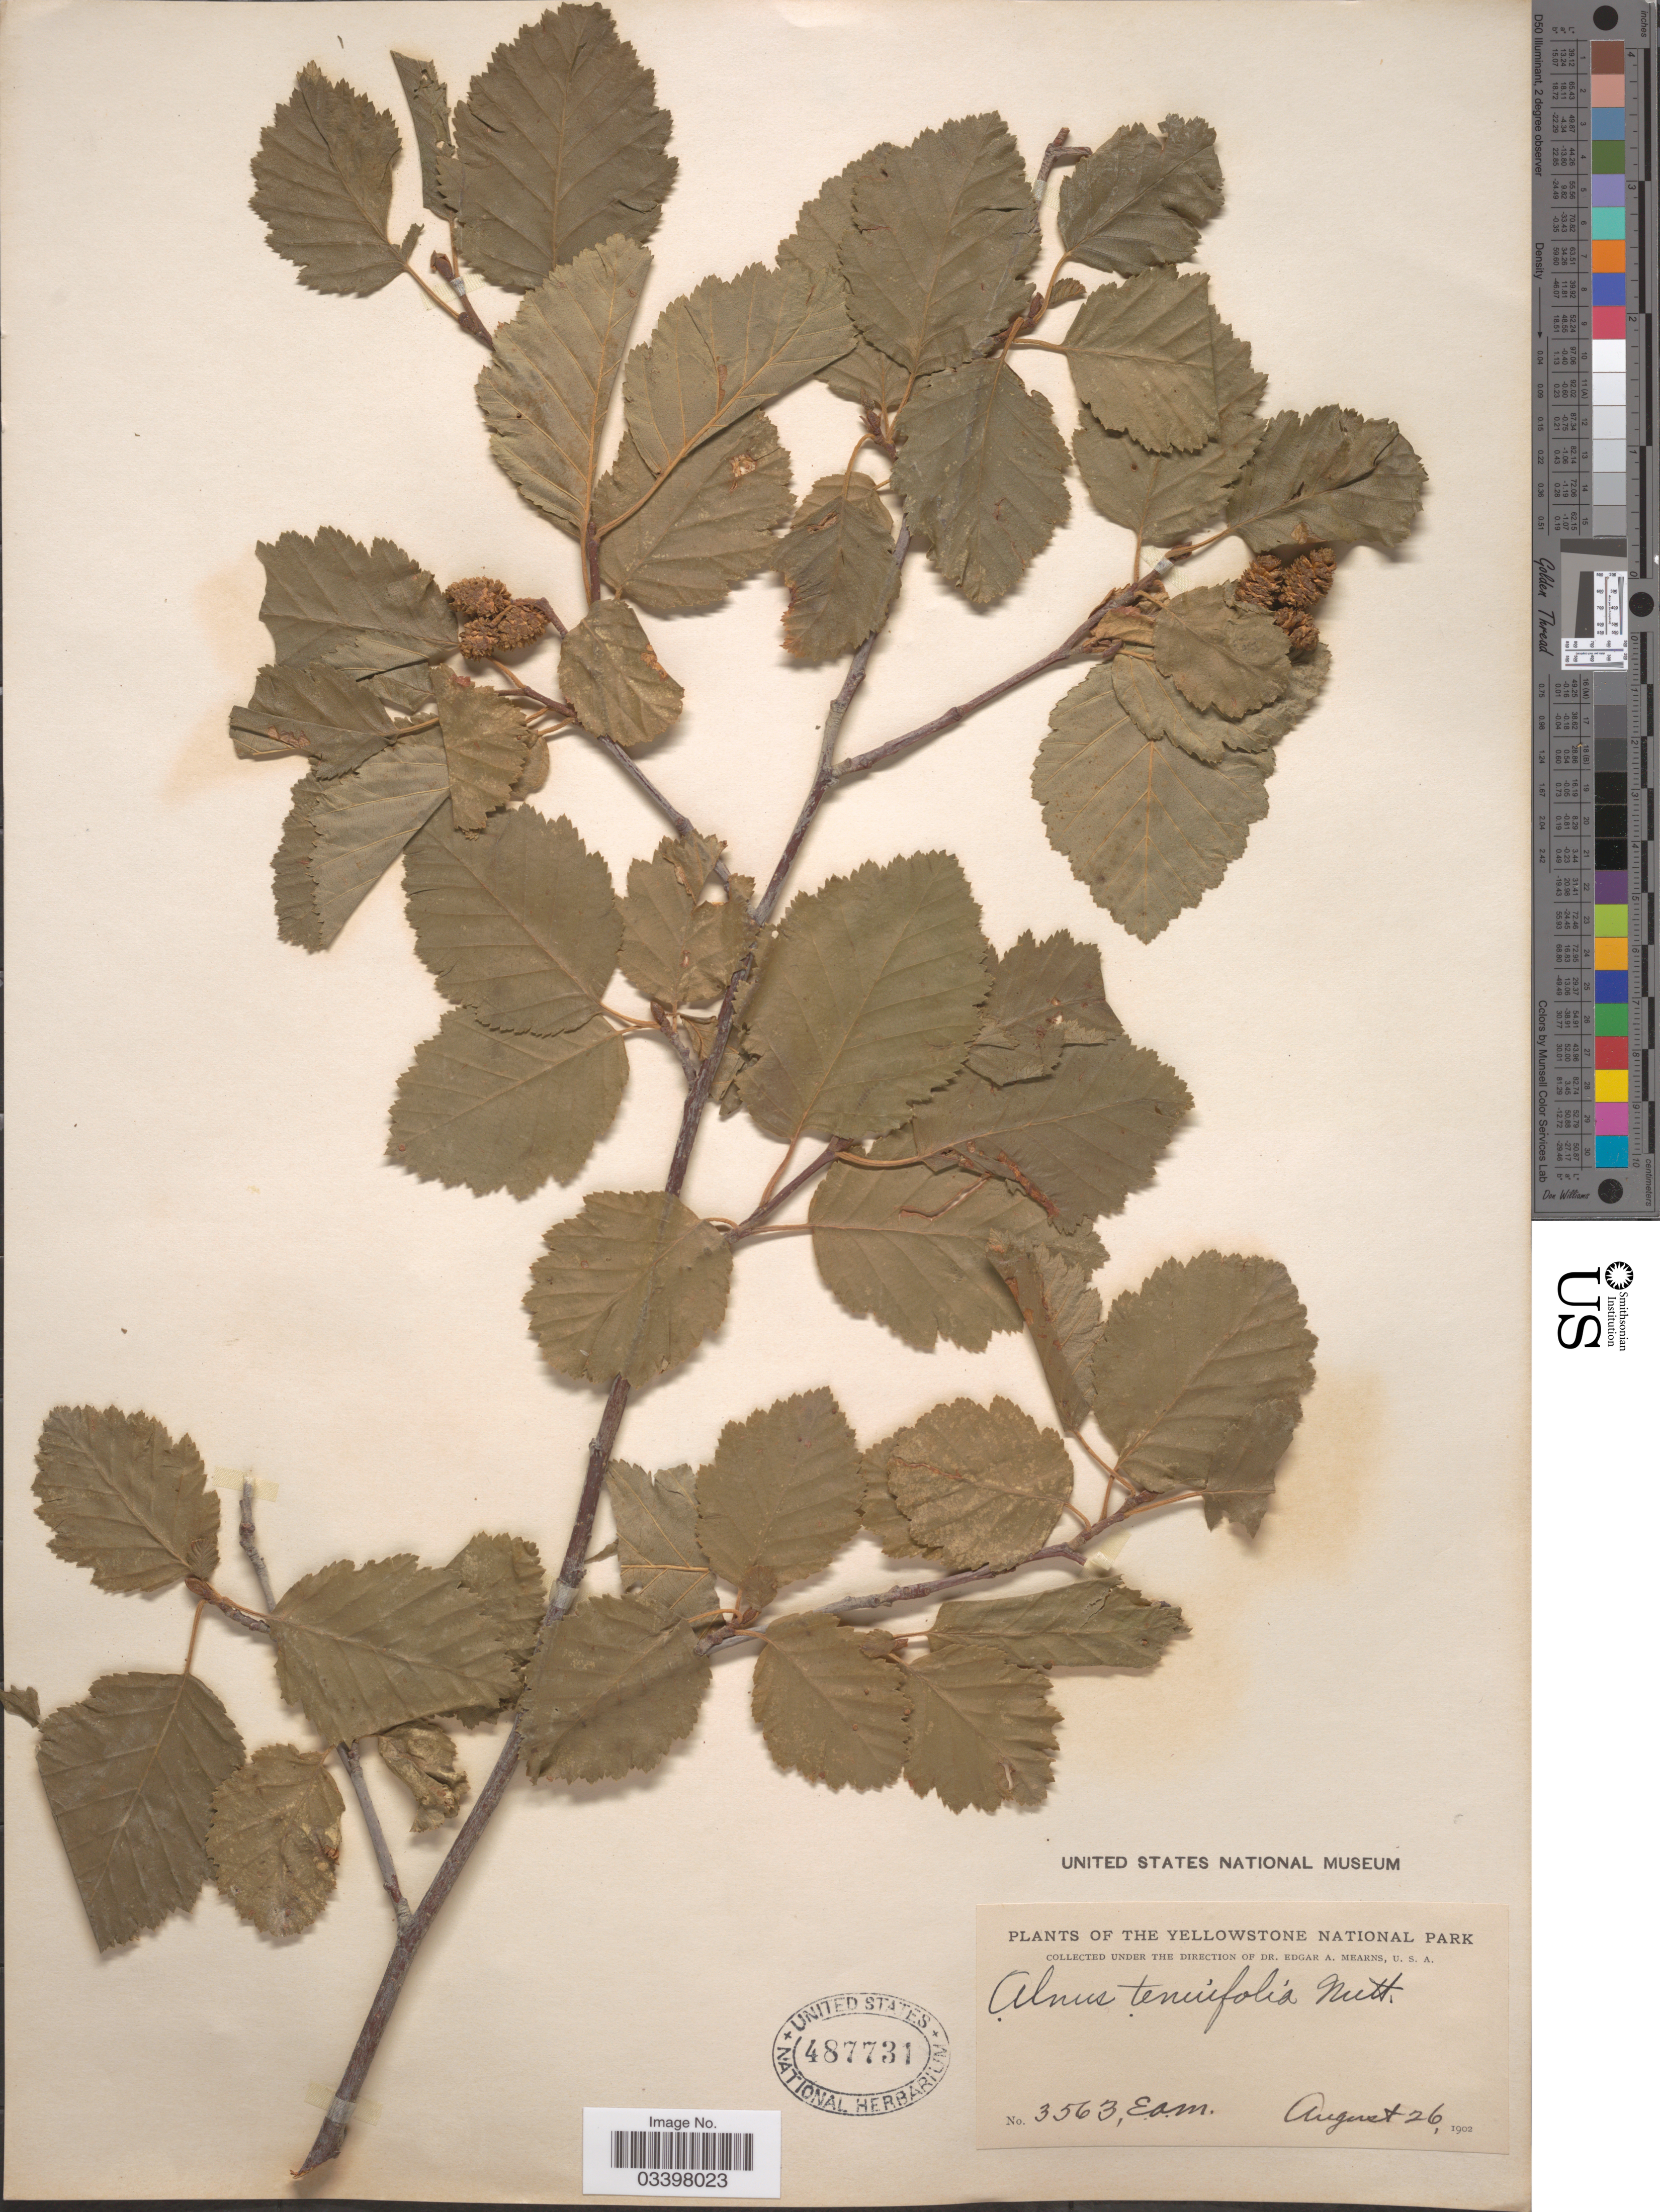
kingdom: Plantae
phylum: Tracheophyta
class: Magnoliopsida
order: Fagales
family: Betulaceae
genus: Alnus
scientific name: Alnus incana subsp. tenuifolia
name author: (Nutt.) Breitung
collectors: E. A. Mearns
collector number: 3563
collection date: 1902-08-26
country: United States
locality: Yellowstone National Park.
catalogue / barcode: US 487731